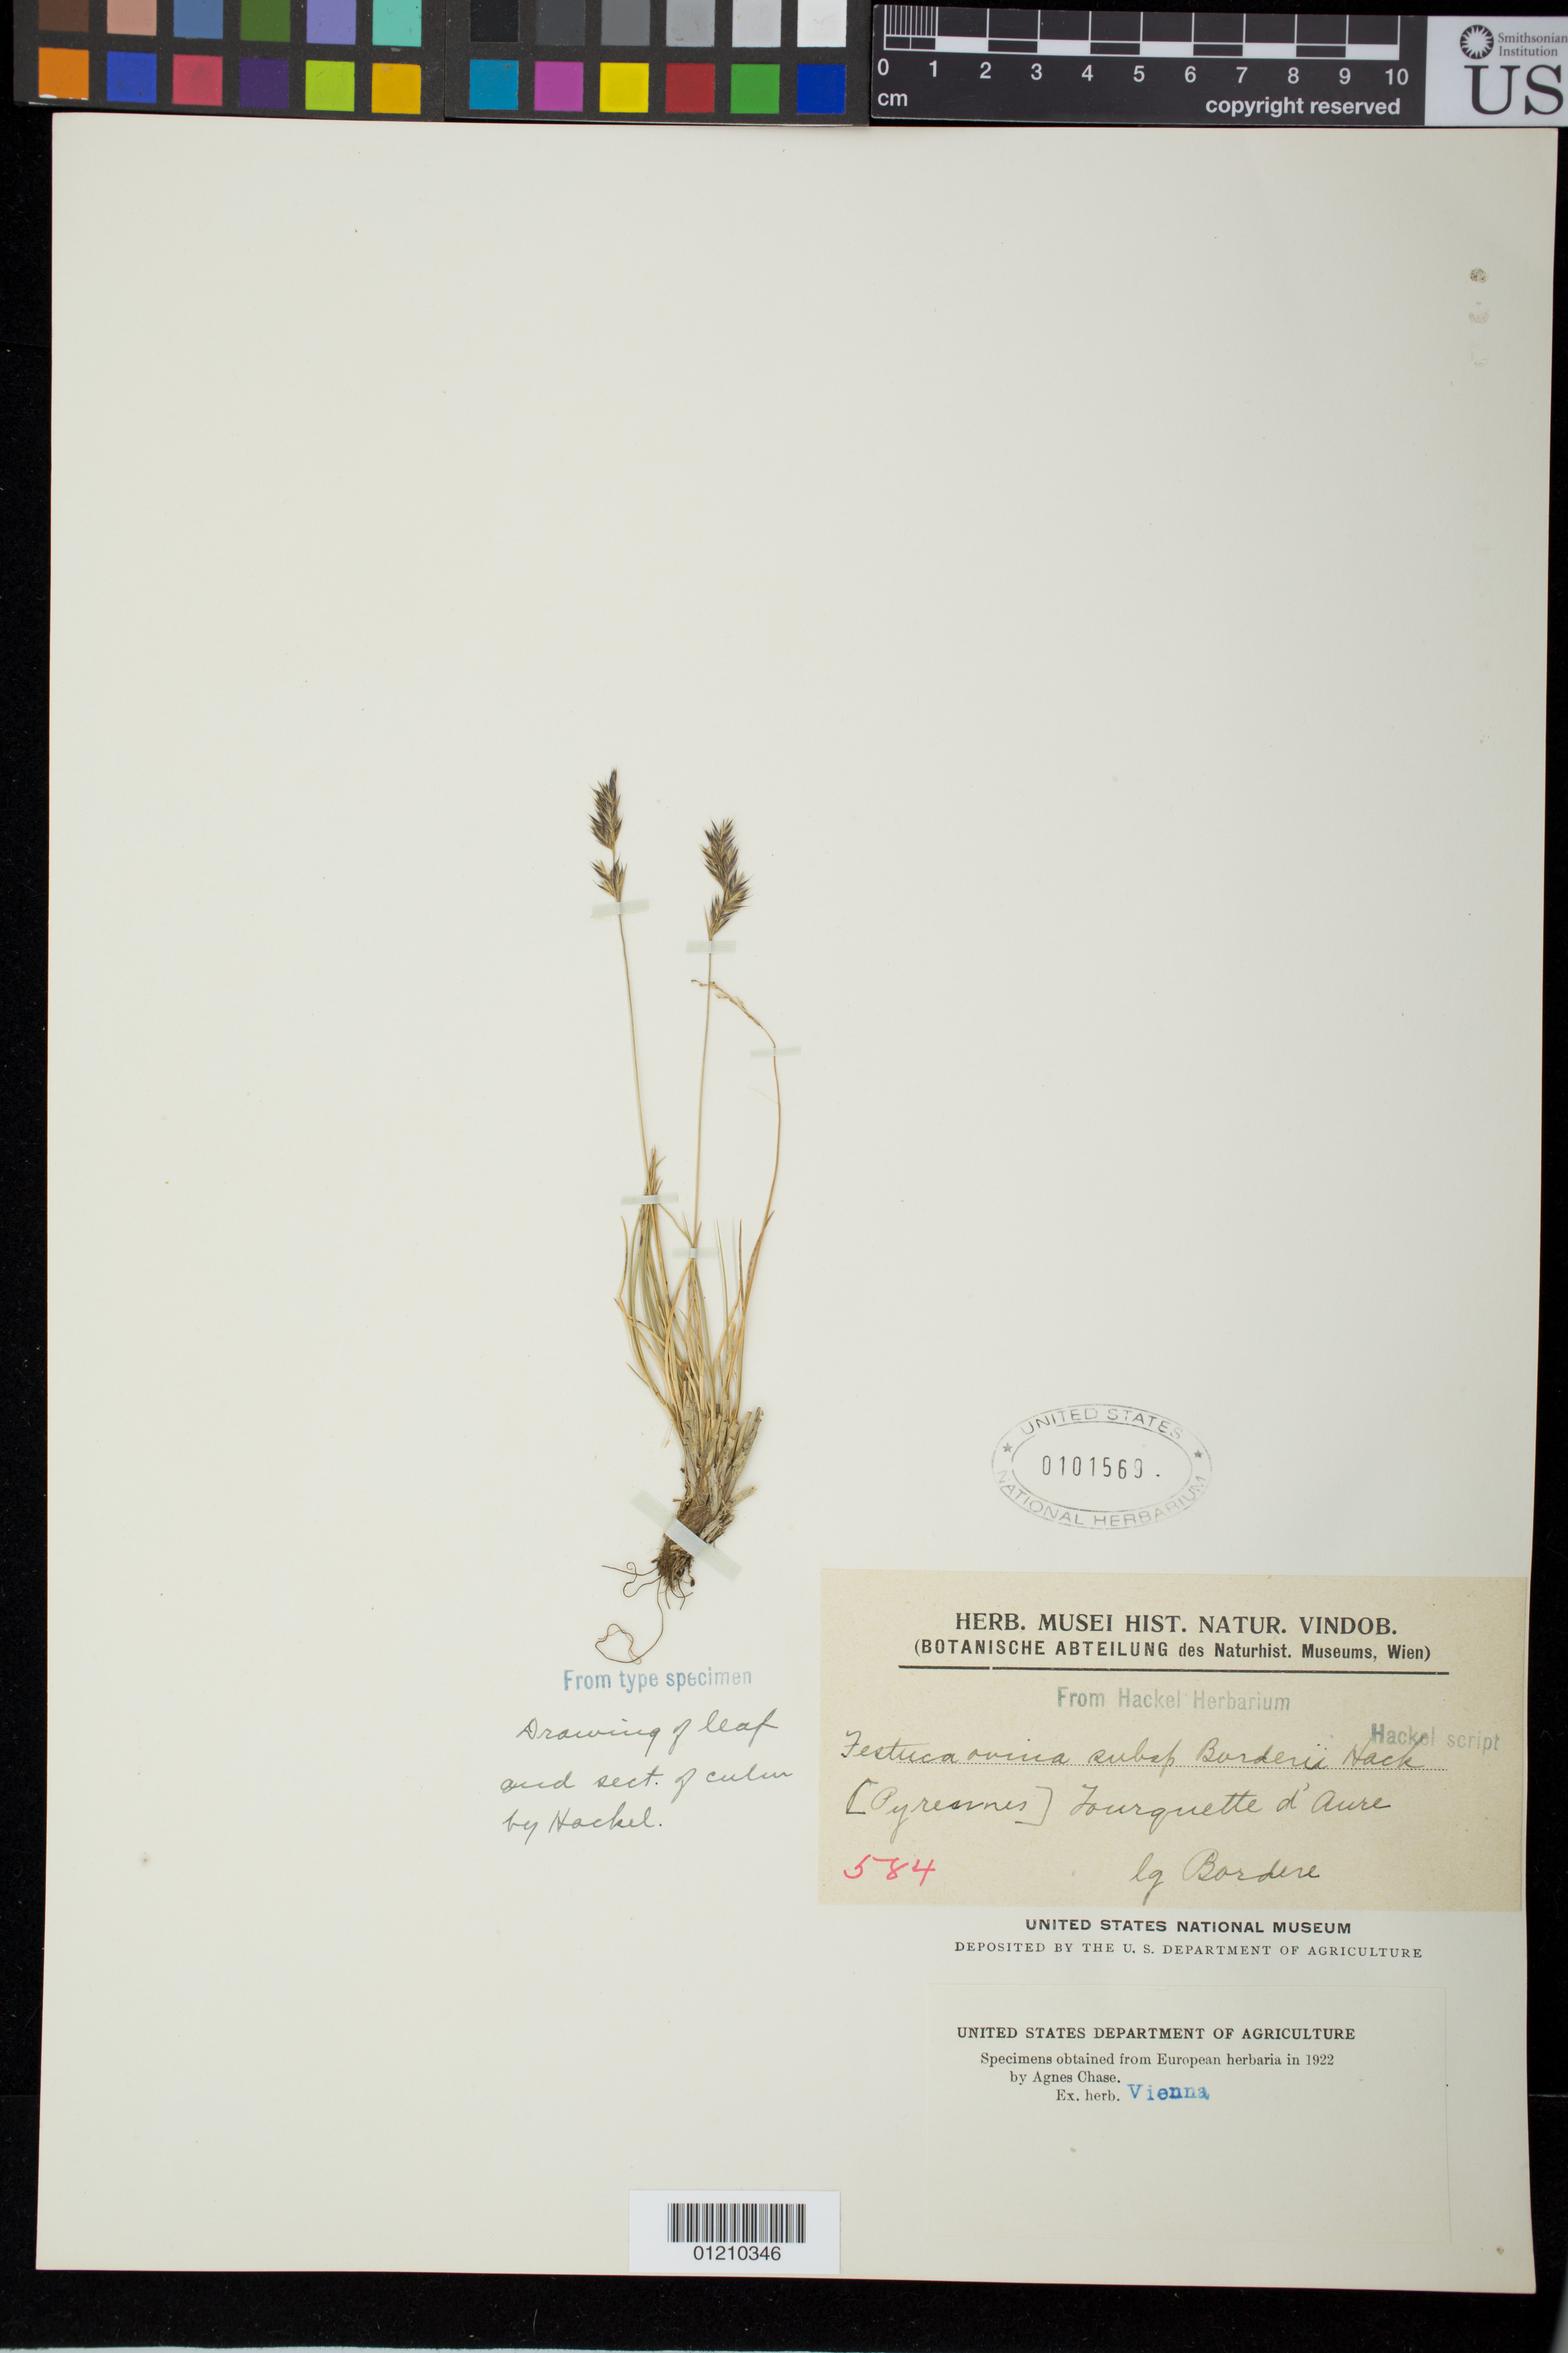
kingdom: Plantae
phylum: Tracheophyta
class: Liliopsida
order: Poales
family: Poaceae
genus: Festuca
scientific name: Festuca ovina subsp. borderei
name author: Hack.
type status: Type Collection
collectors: H. Bordere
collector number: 584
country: France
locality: Fourquette d'Aure.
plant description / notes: Fragmentary material of type specimen ex herb. Vienna.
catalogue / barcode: US 101569